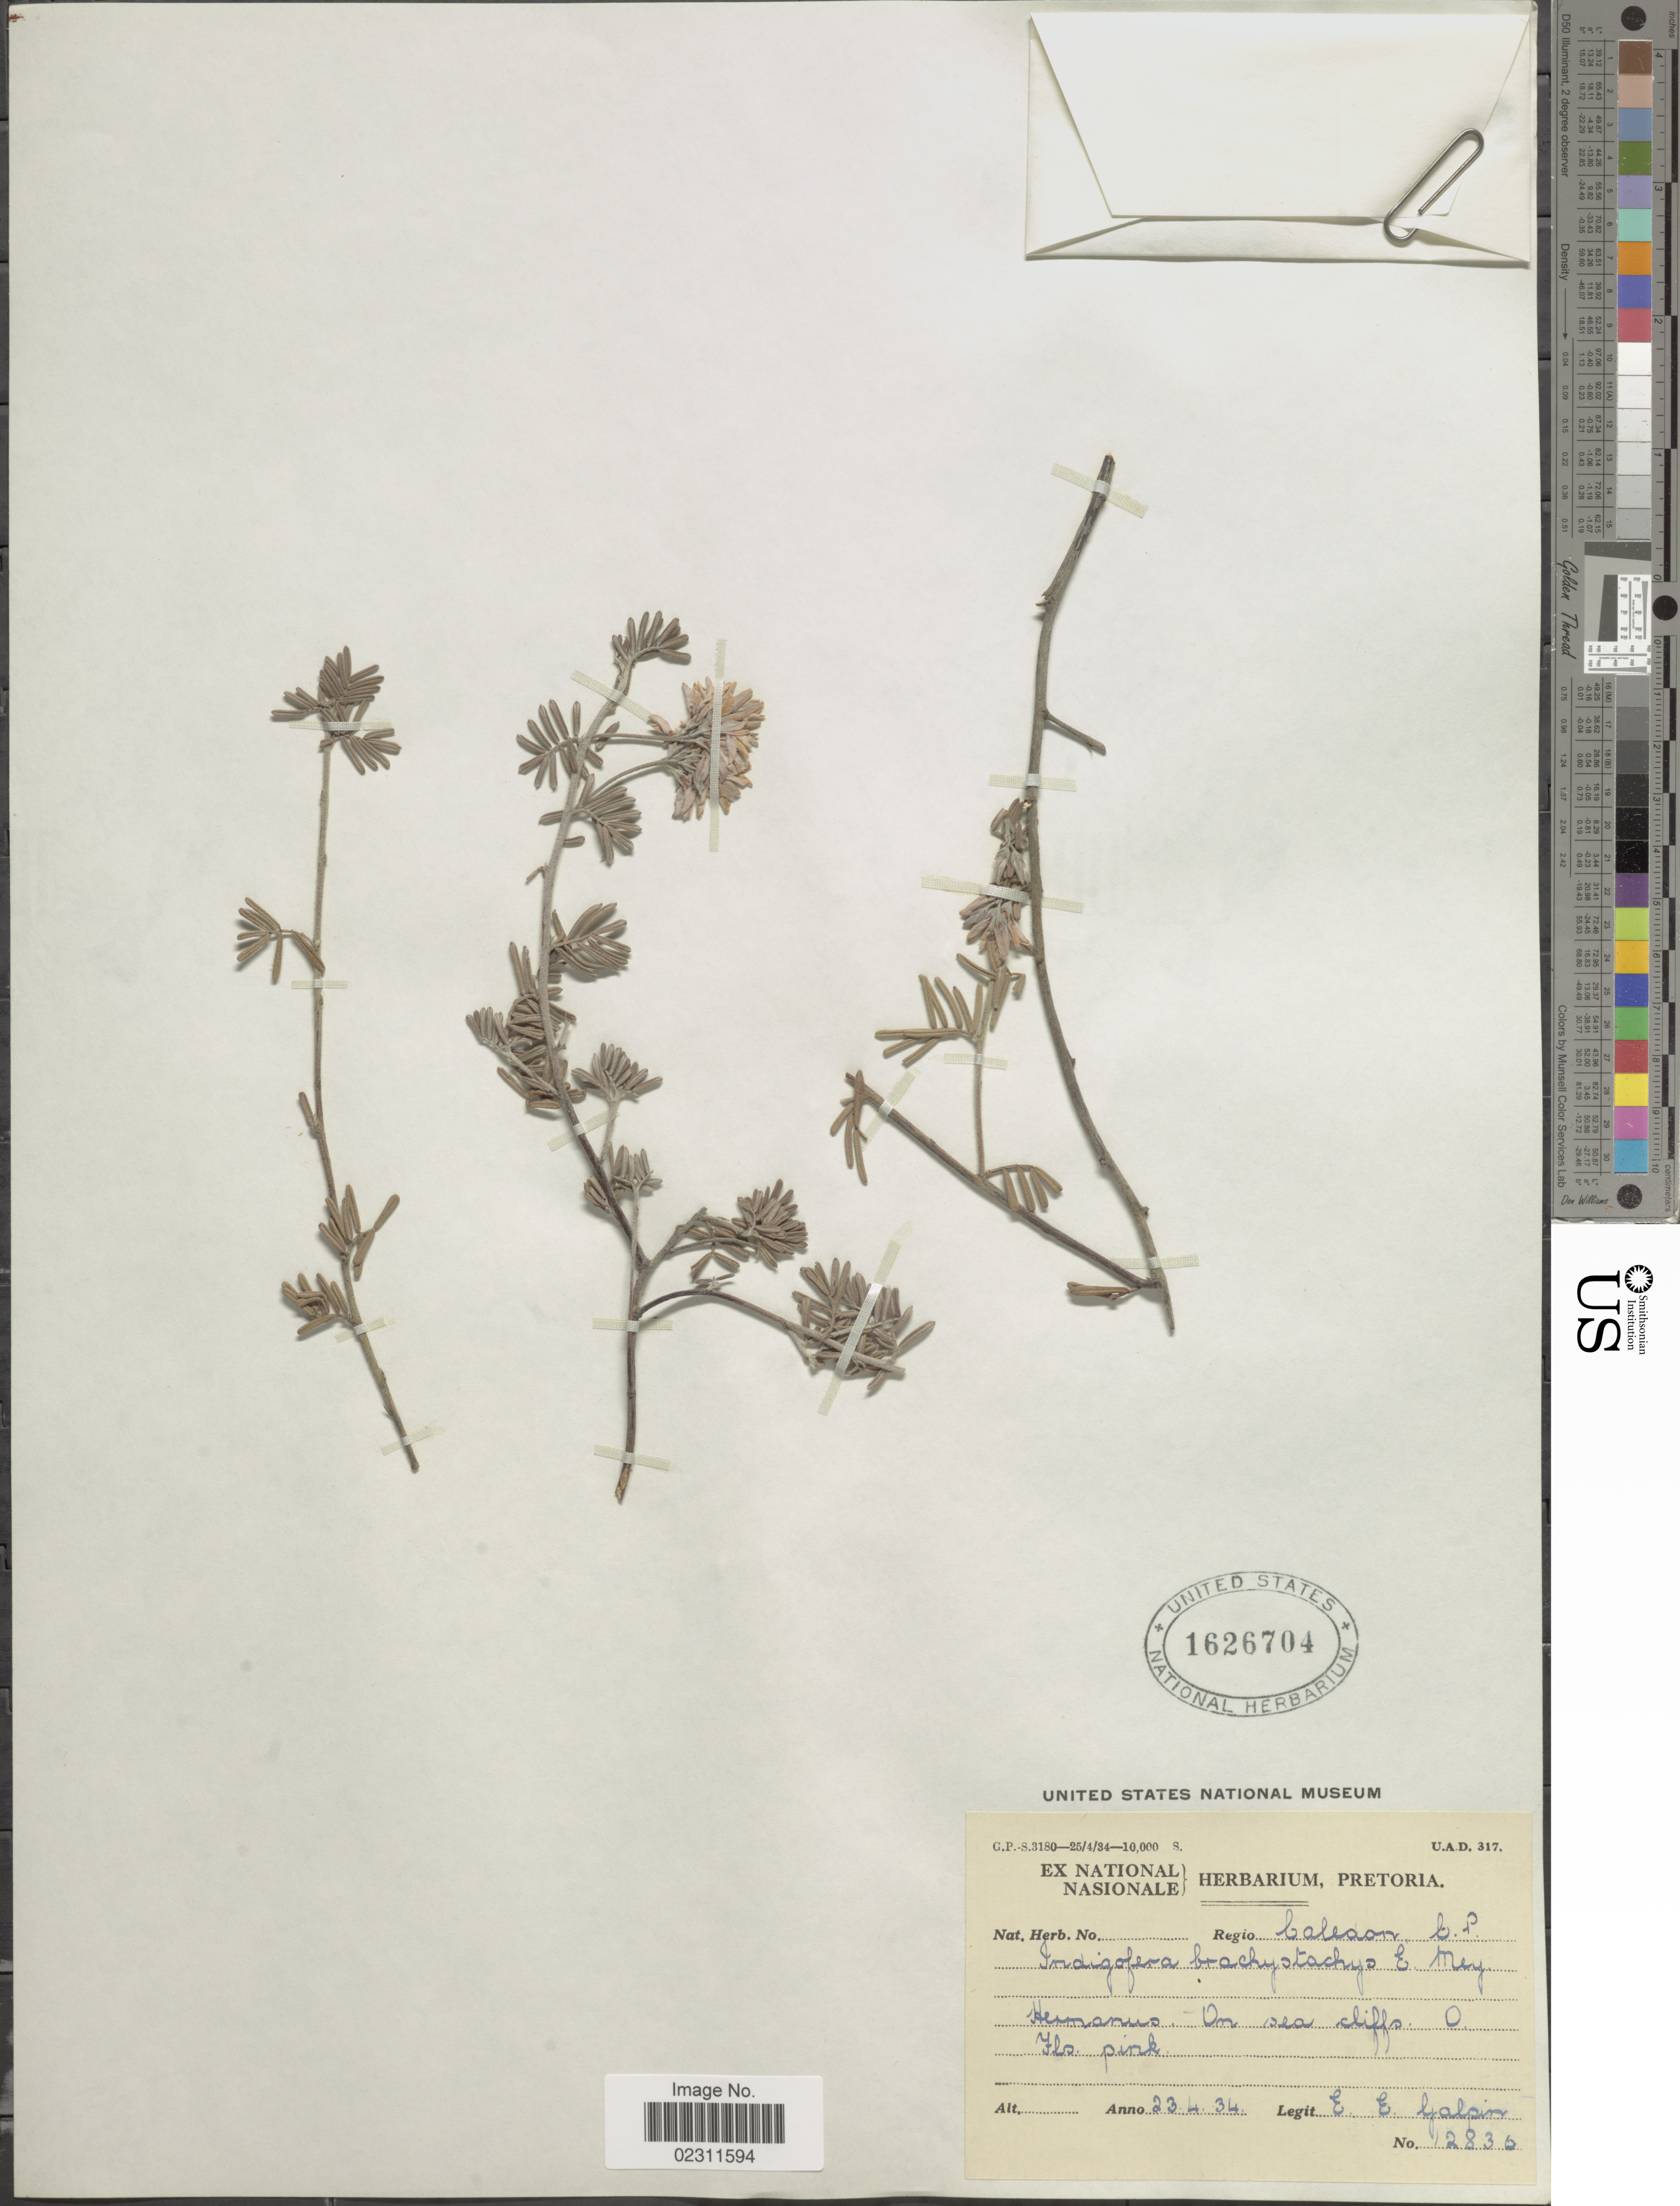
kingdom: Plantae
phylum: Tracheophyta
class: Magnoliopsida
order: Fabales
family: Fabaceae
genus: Indigofera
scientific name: Indigofera brachystachya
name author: (DC.) E. Mey.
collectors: E. Galpin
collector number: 12836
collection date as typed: Transcribed d/m/y: 23/4/34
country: South Africa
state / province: Western Cape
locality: Caledon, C.P.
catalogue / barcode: US 1626704